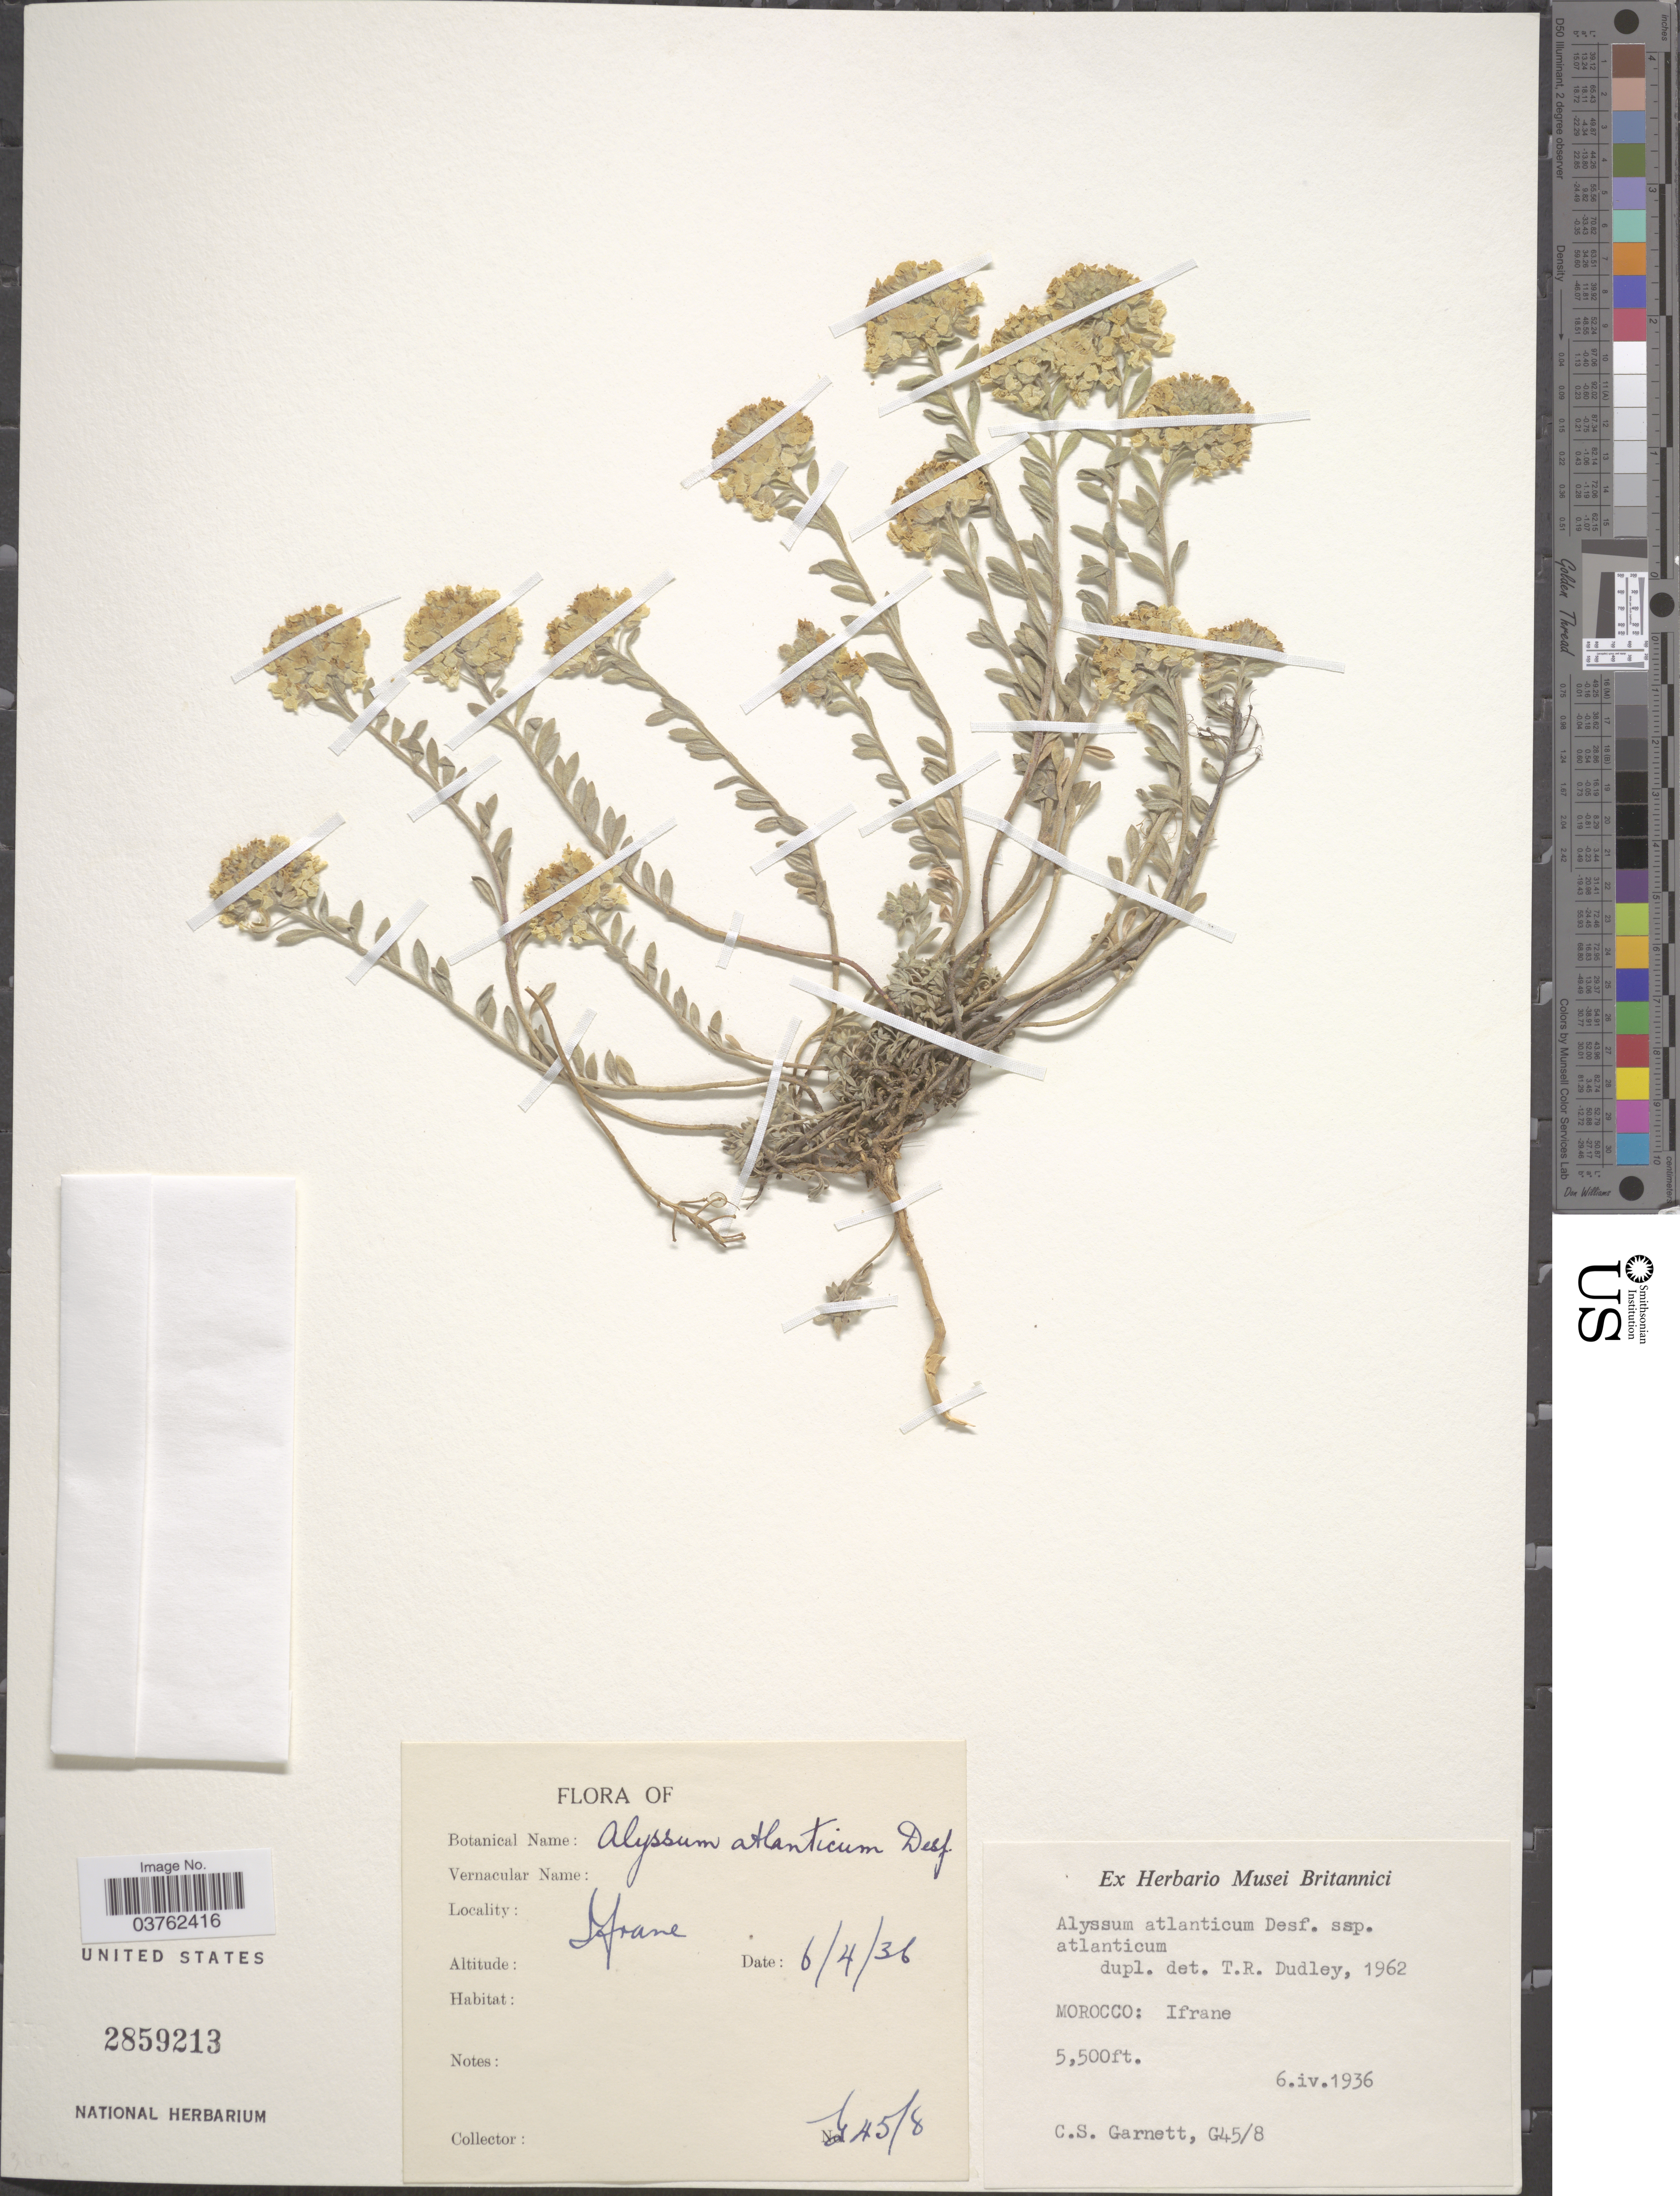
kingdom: Plantae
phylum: Tracheophyta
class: Magnoliopsida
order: Brassicales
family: Brassicaceae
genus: Alyssum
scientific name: Alyssum atlanticum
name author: Desf.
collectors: C. Garnett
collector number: G45/8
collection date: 1936-04-06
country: Morocco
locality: Ifrane.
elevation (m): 1676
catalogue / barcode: US 2859213